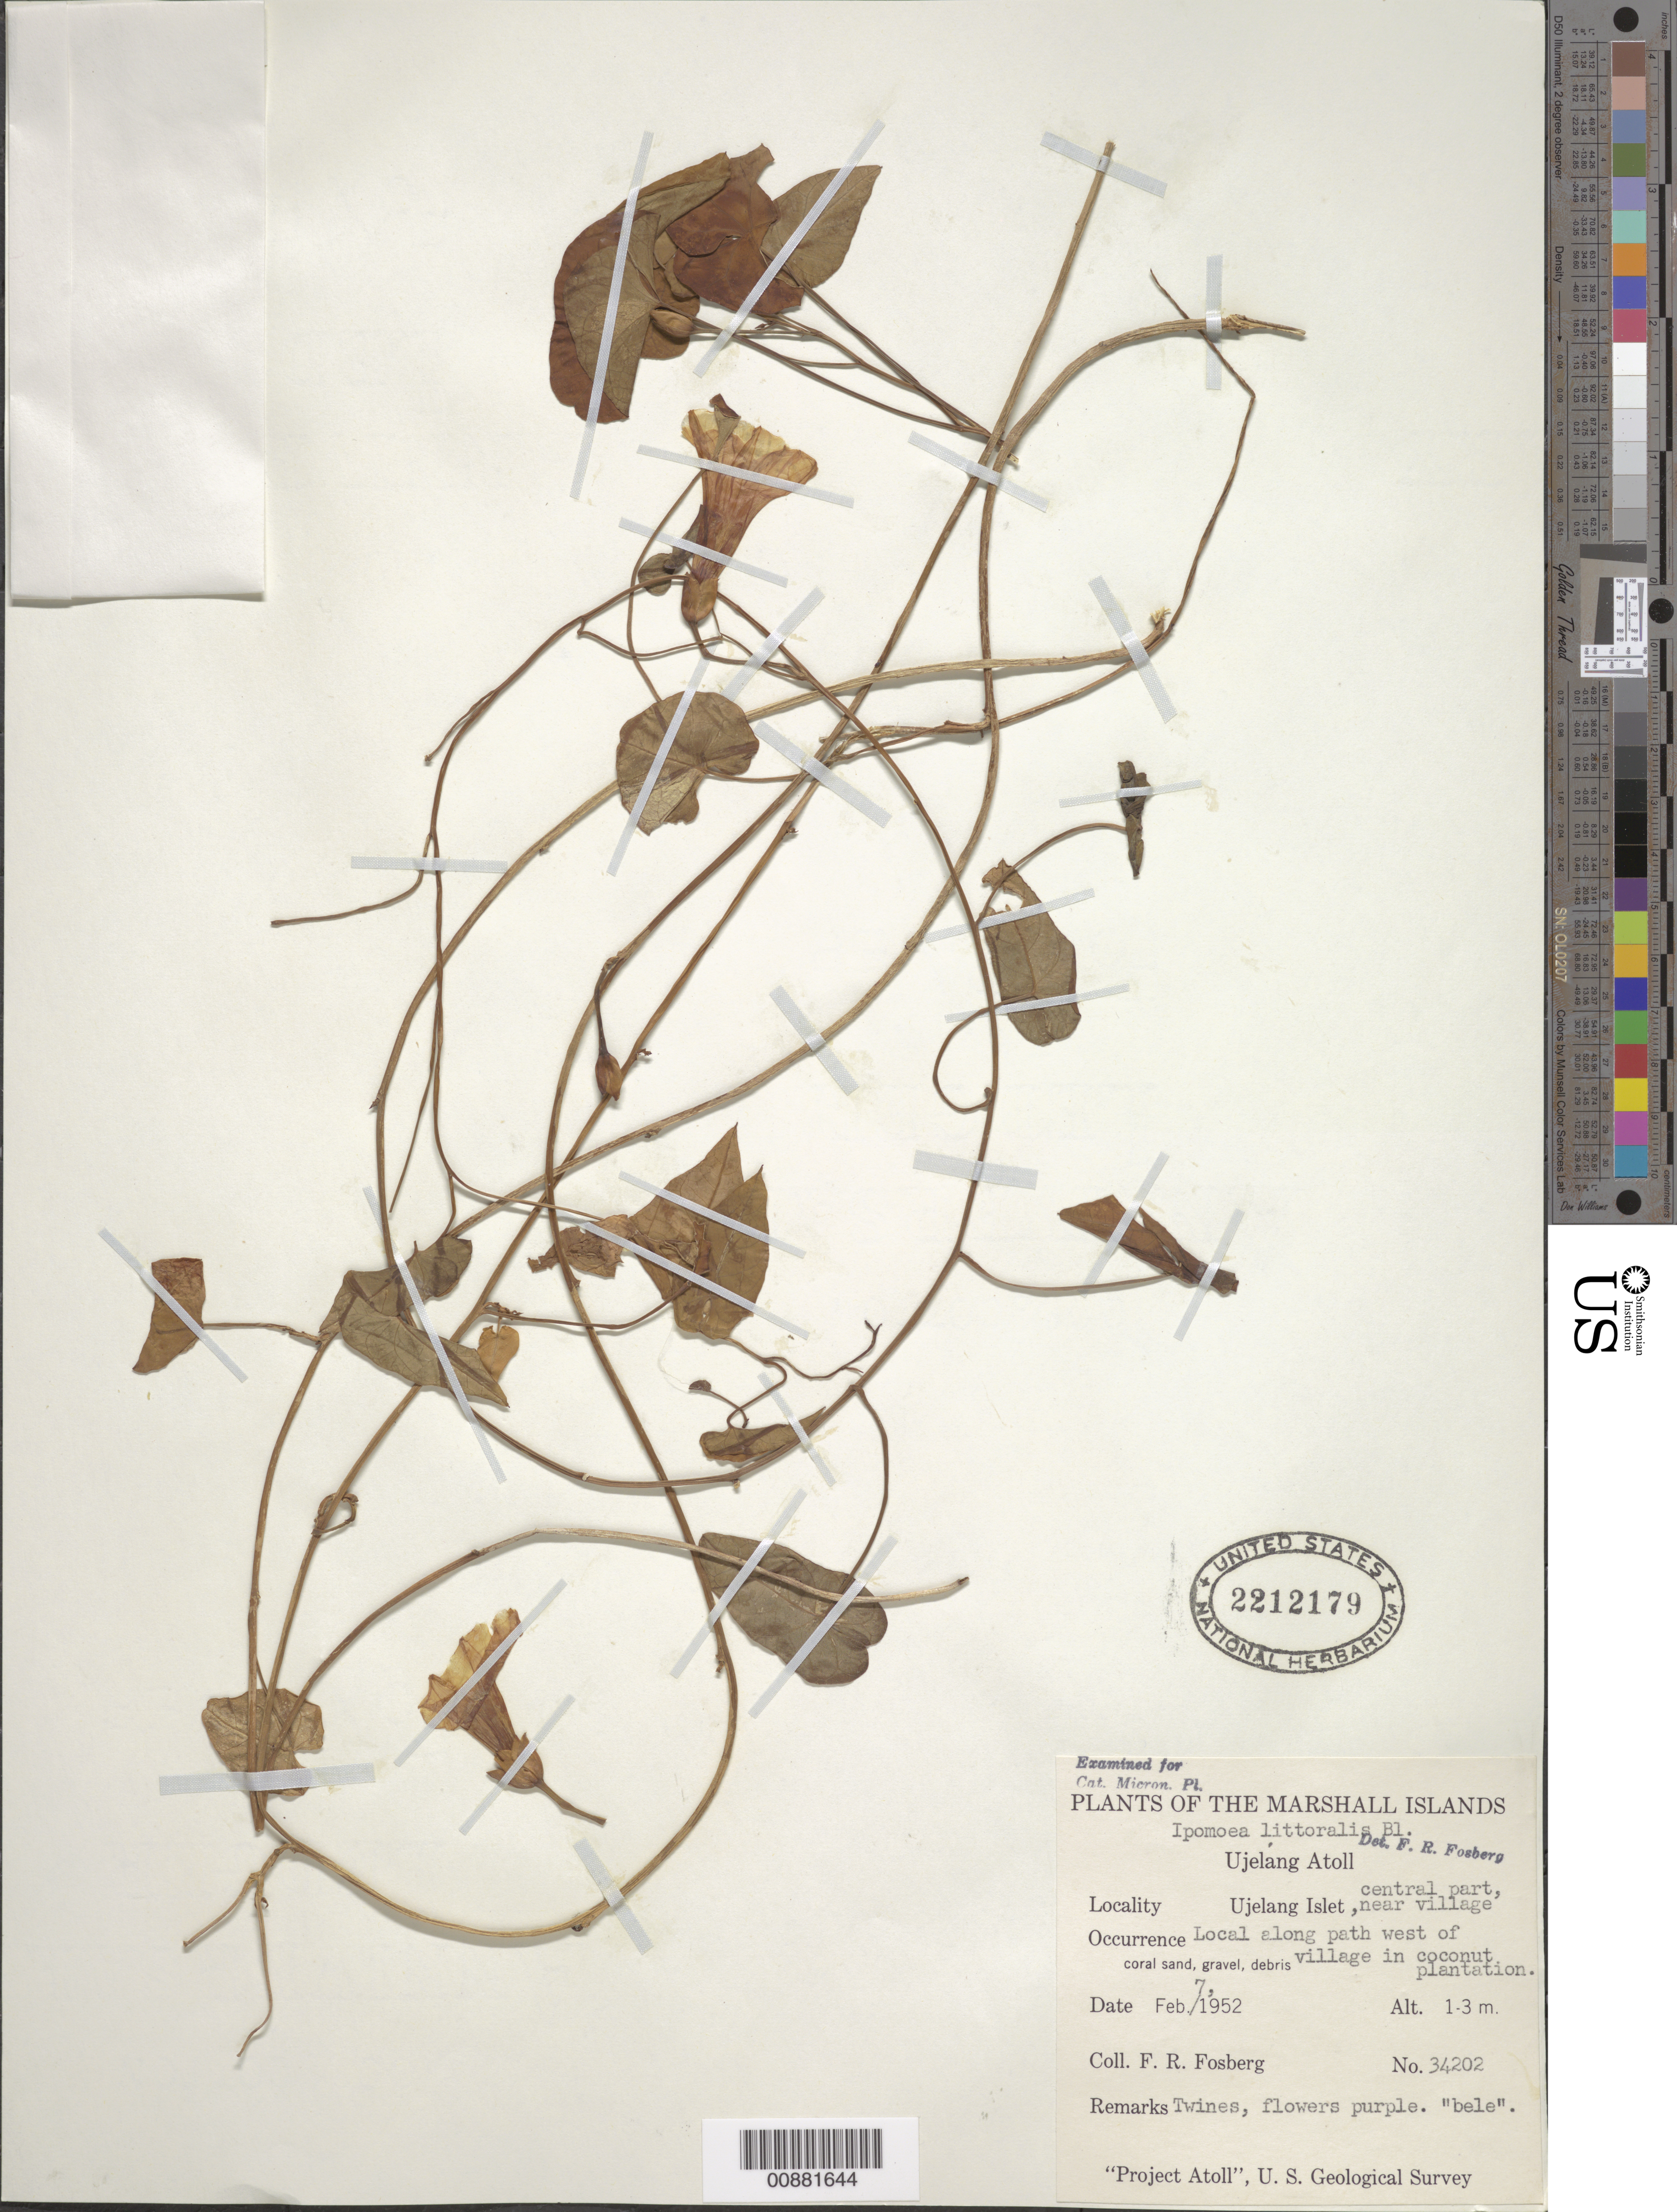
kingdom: Plantae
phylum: Tracheophyta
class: Magnoliopsida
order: Solanales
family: Convolvulaceae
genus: Ipomoea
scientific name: Ipomoea littoralis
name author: Blume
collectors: F. R. Fosberg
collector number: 34202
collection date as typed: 07 Feb 1952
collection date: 1952-02-07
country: Marshall Islands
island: Ujelang Atoll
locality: Ujelang Islet, central part, near village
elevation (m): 1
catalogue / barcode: US 2212179